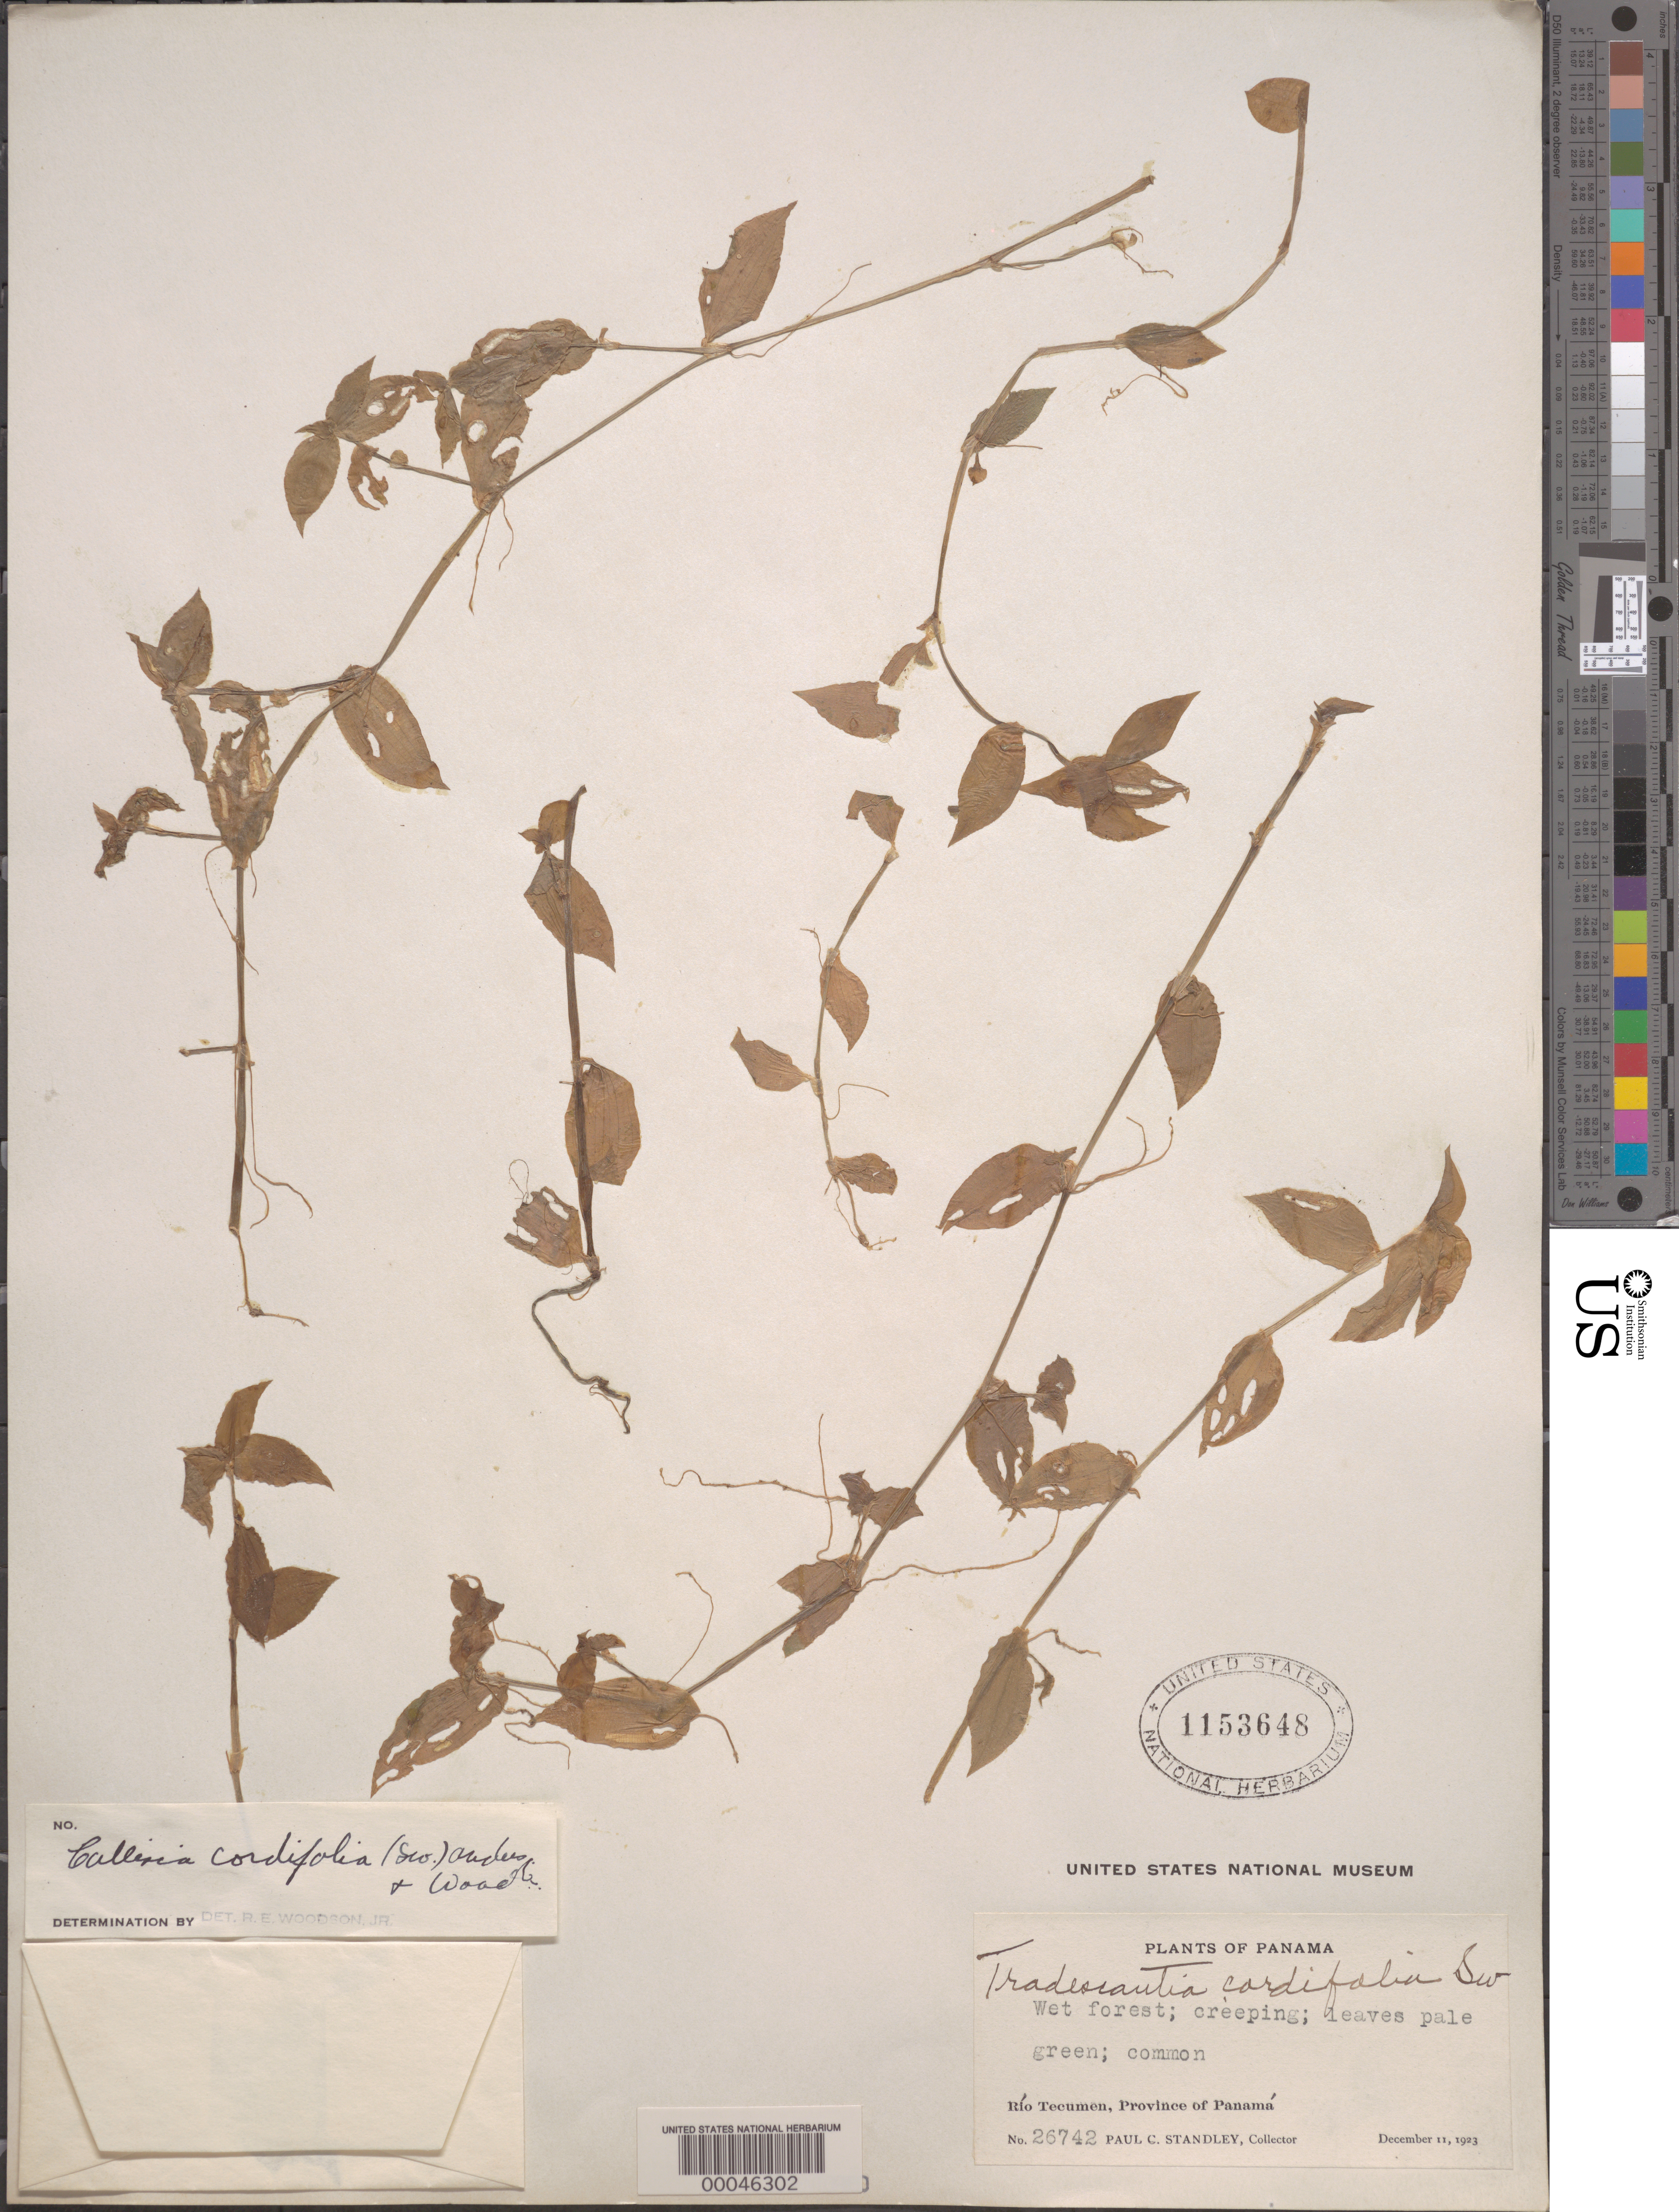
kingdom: Plantae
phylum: Tracheophyta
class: Liliopsida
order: Commelinales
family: Commelinaceae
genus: Callisia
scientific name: Callisia cordifolia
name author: (Sw.) E.S. Anderson & Woodson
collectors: P. C. Standley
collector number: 26742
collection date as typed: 11 Dec 1923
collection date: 1923-12-11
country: Panama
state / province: Panamá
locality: Rio Tecumen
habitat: Wet forest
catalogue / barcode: US 1153648